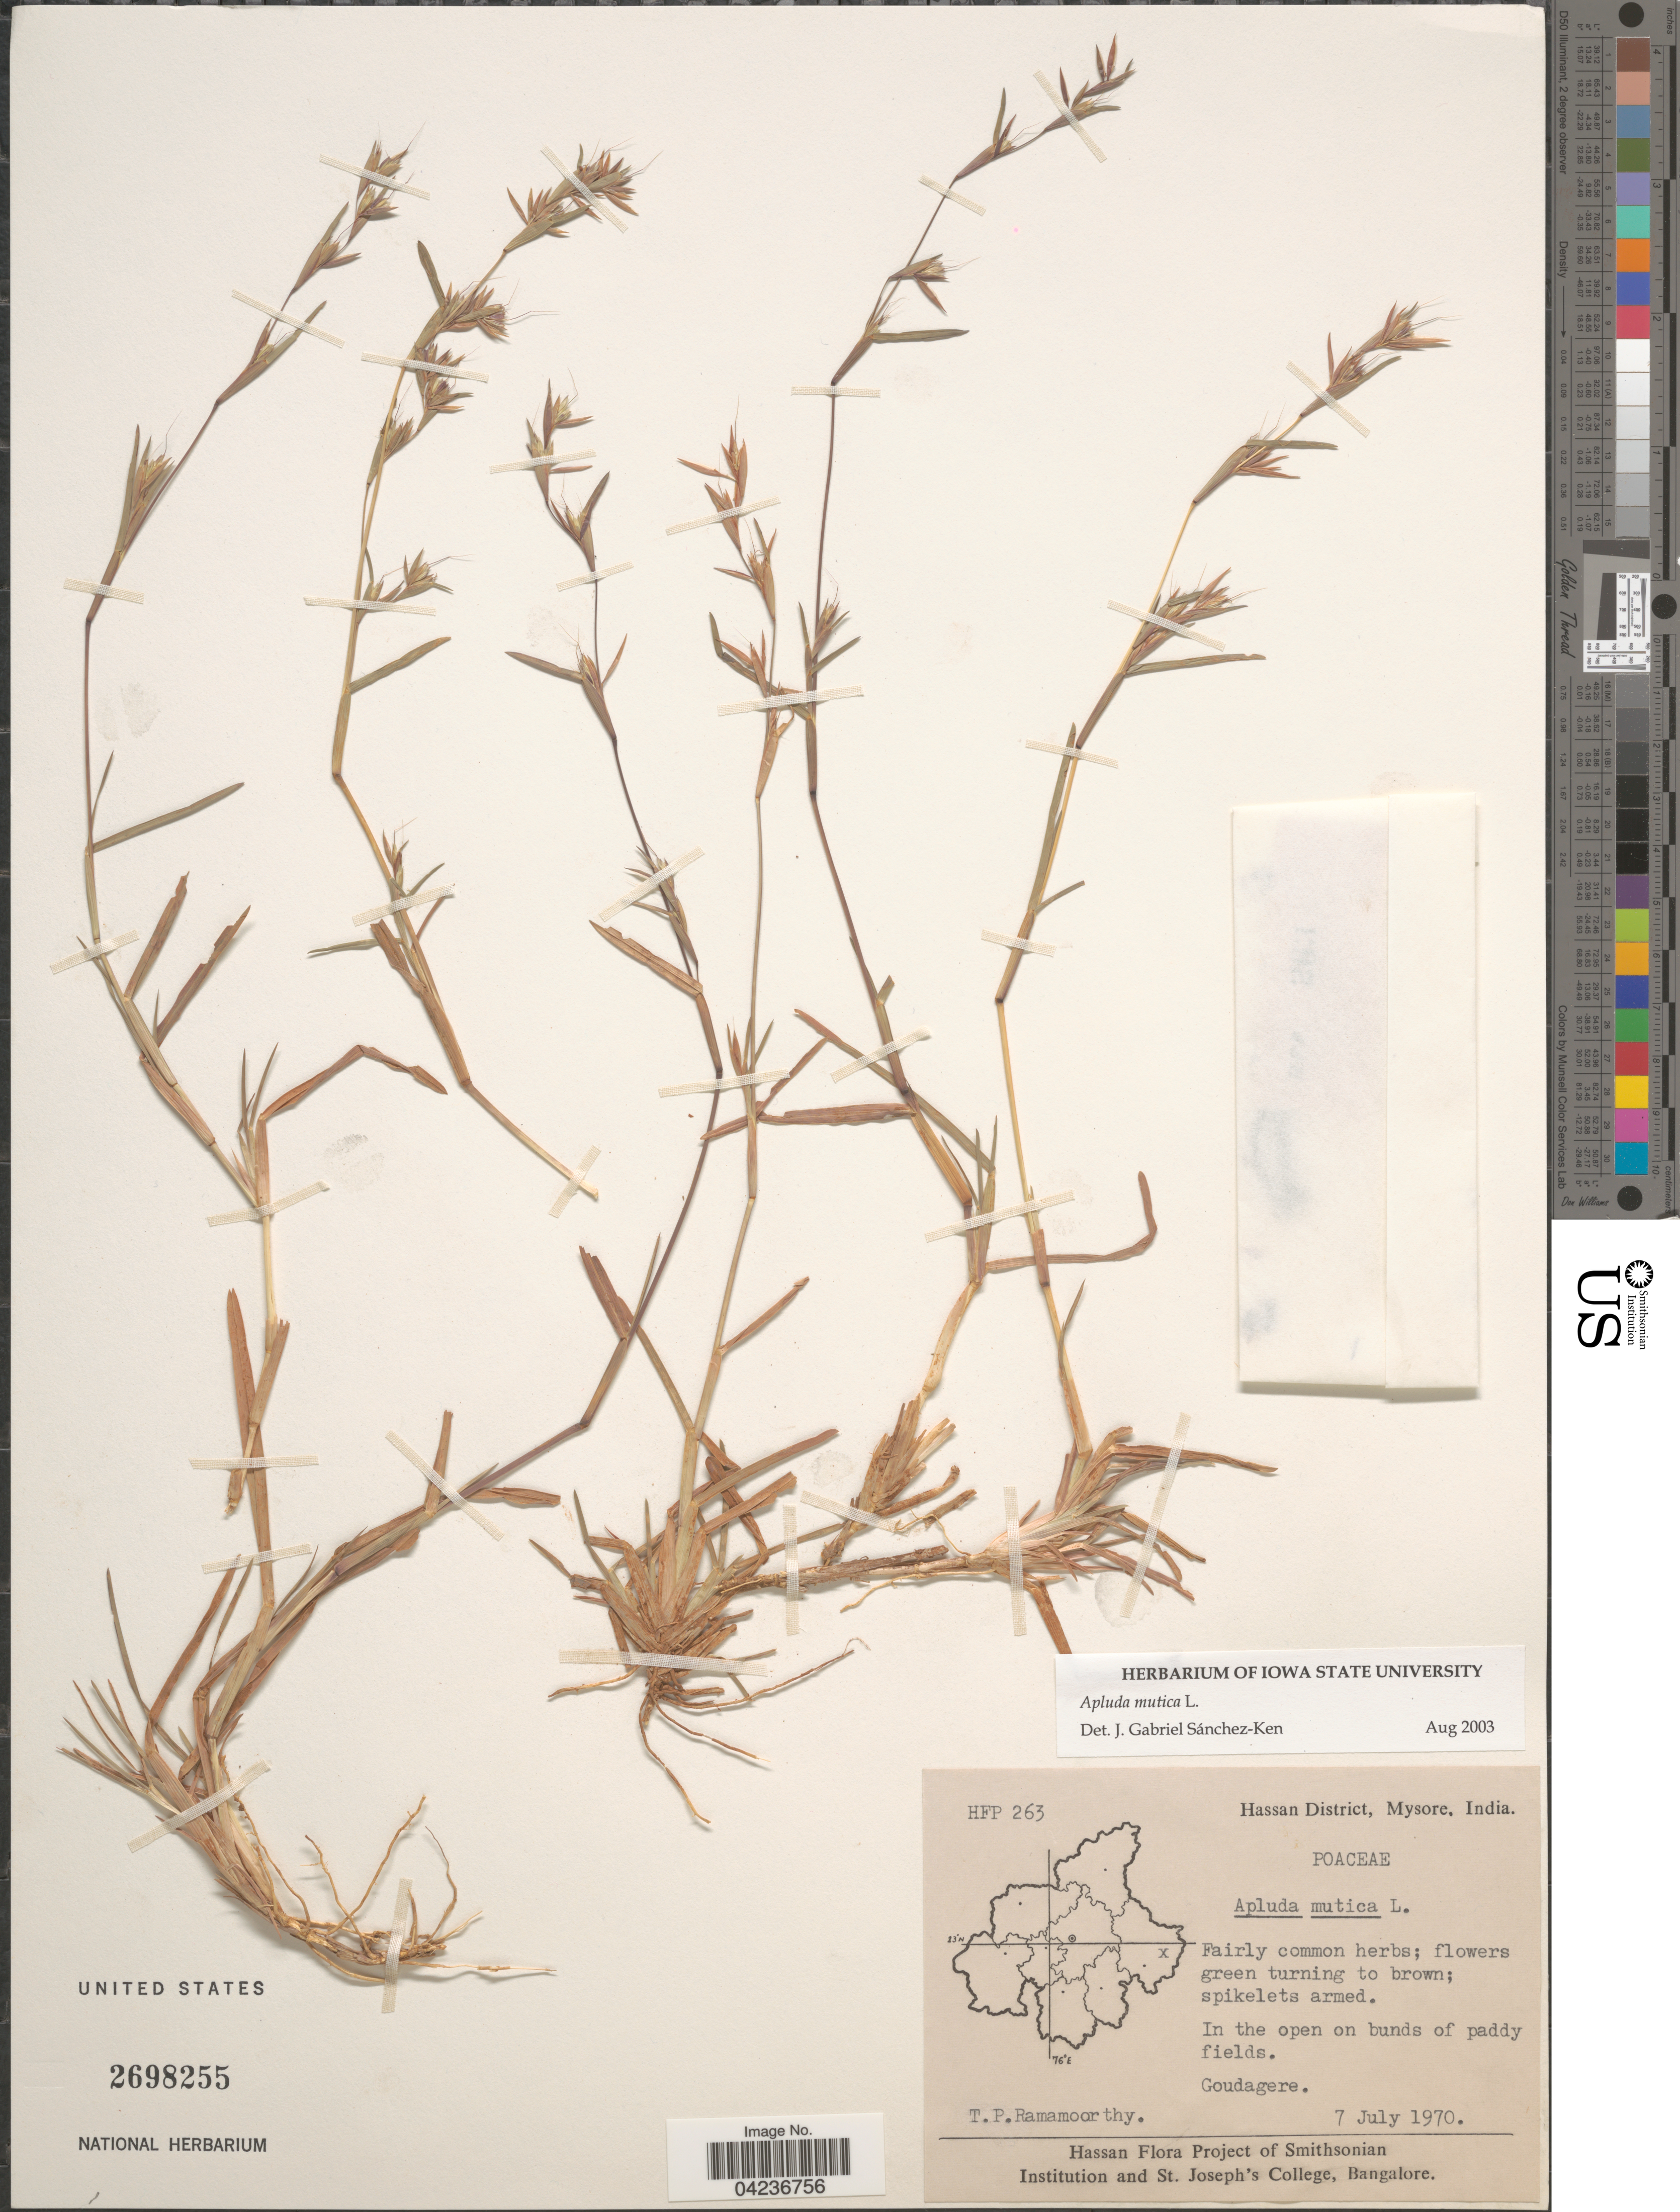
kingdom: Plantae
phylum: Tracheophyta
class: Liliopsida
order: Poales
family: Poaceae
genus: Apluda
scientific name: Apluda mutica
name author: L.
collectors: T. P. Ramamoorthy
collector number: HFP263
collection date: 1970-07-07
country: India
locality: Hassan District, Mysore. Goudagere.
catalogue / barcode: US 2698255